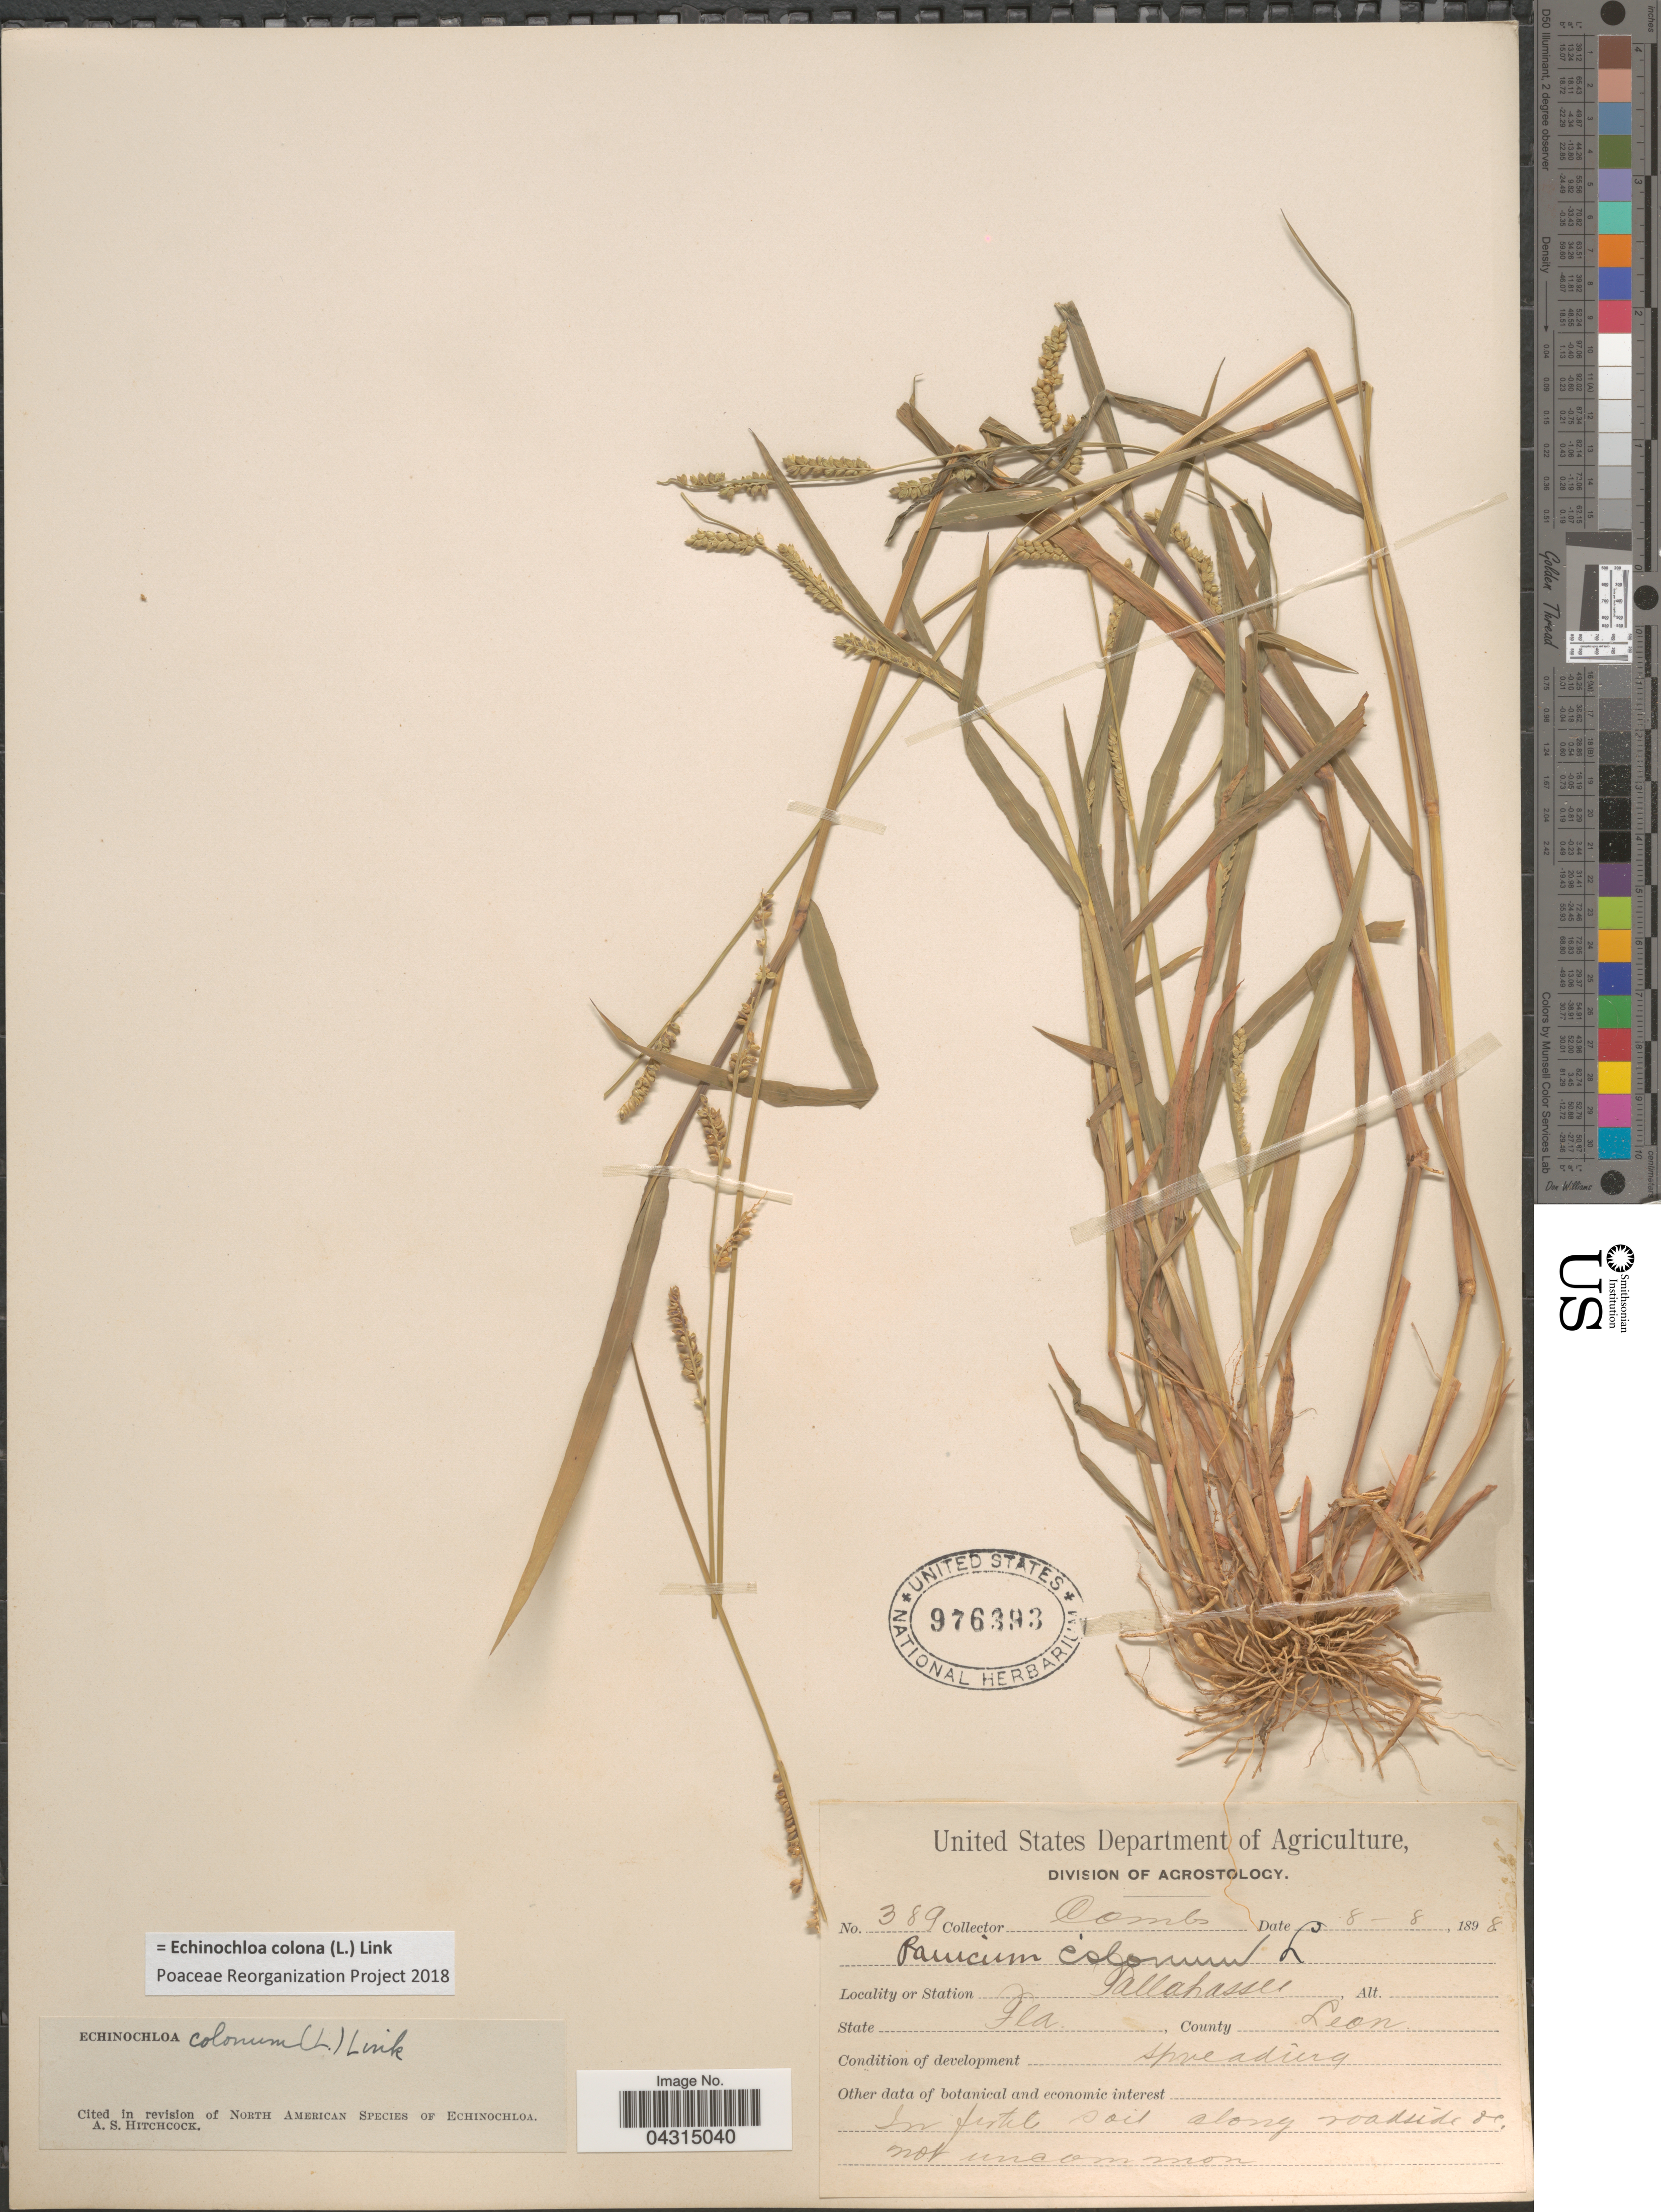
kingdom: Plantae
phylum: Tracheophyta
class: Liliopsida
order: Poales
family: Poaceae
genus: Echinochloa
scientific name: Echinochloa colona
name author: (L.) Link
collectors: -. Combs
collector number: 389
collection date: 1898-08-08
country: United States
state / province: Florida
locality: Station Tallahassee. County Leon.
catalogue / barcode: US 976393